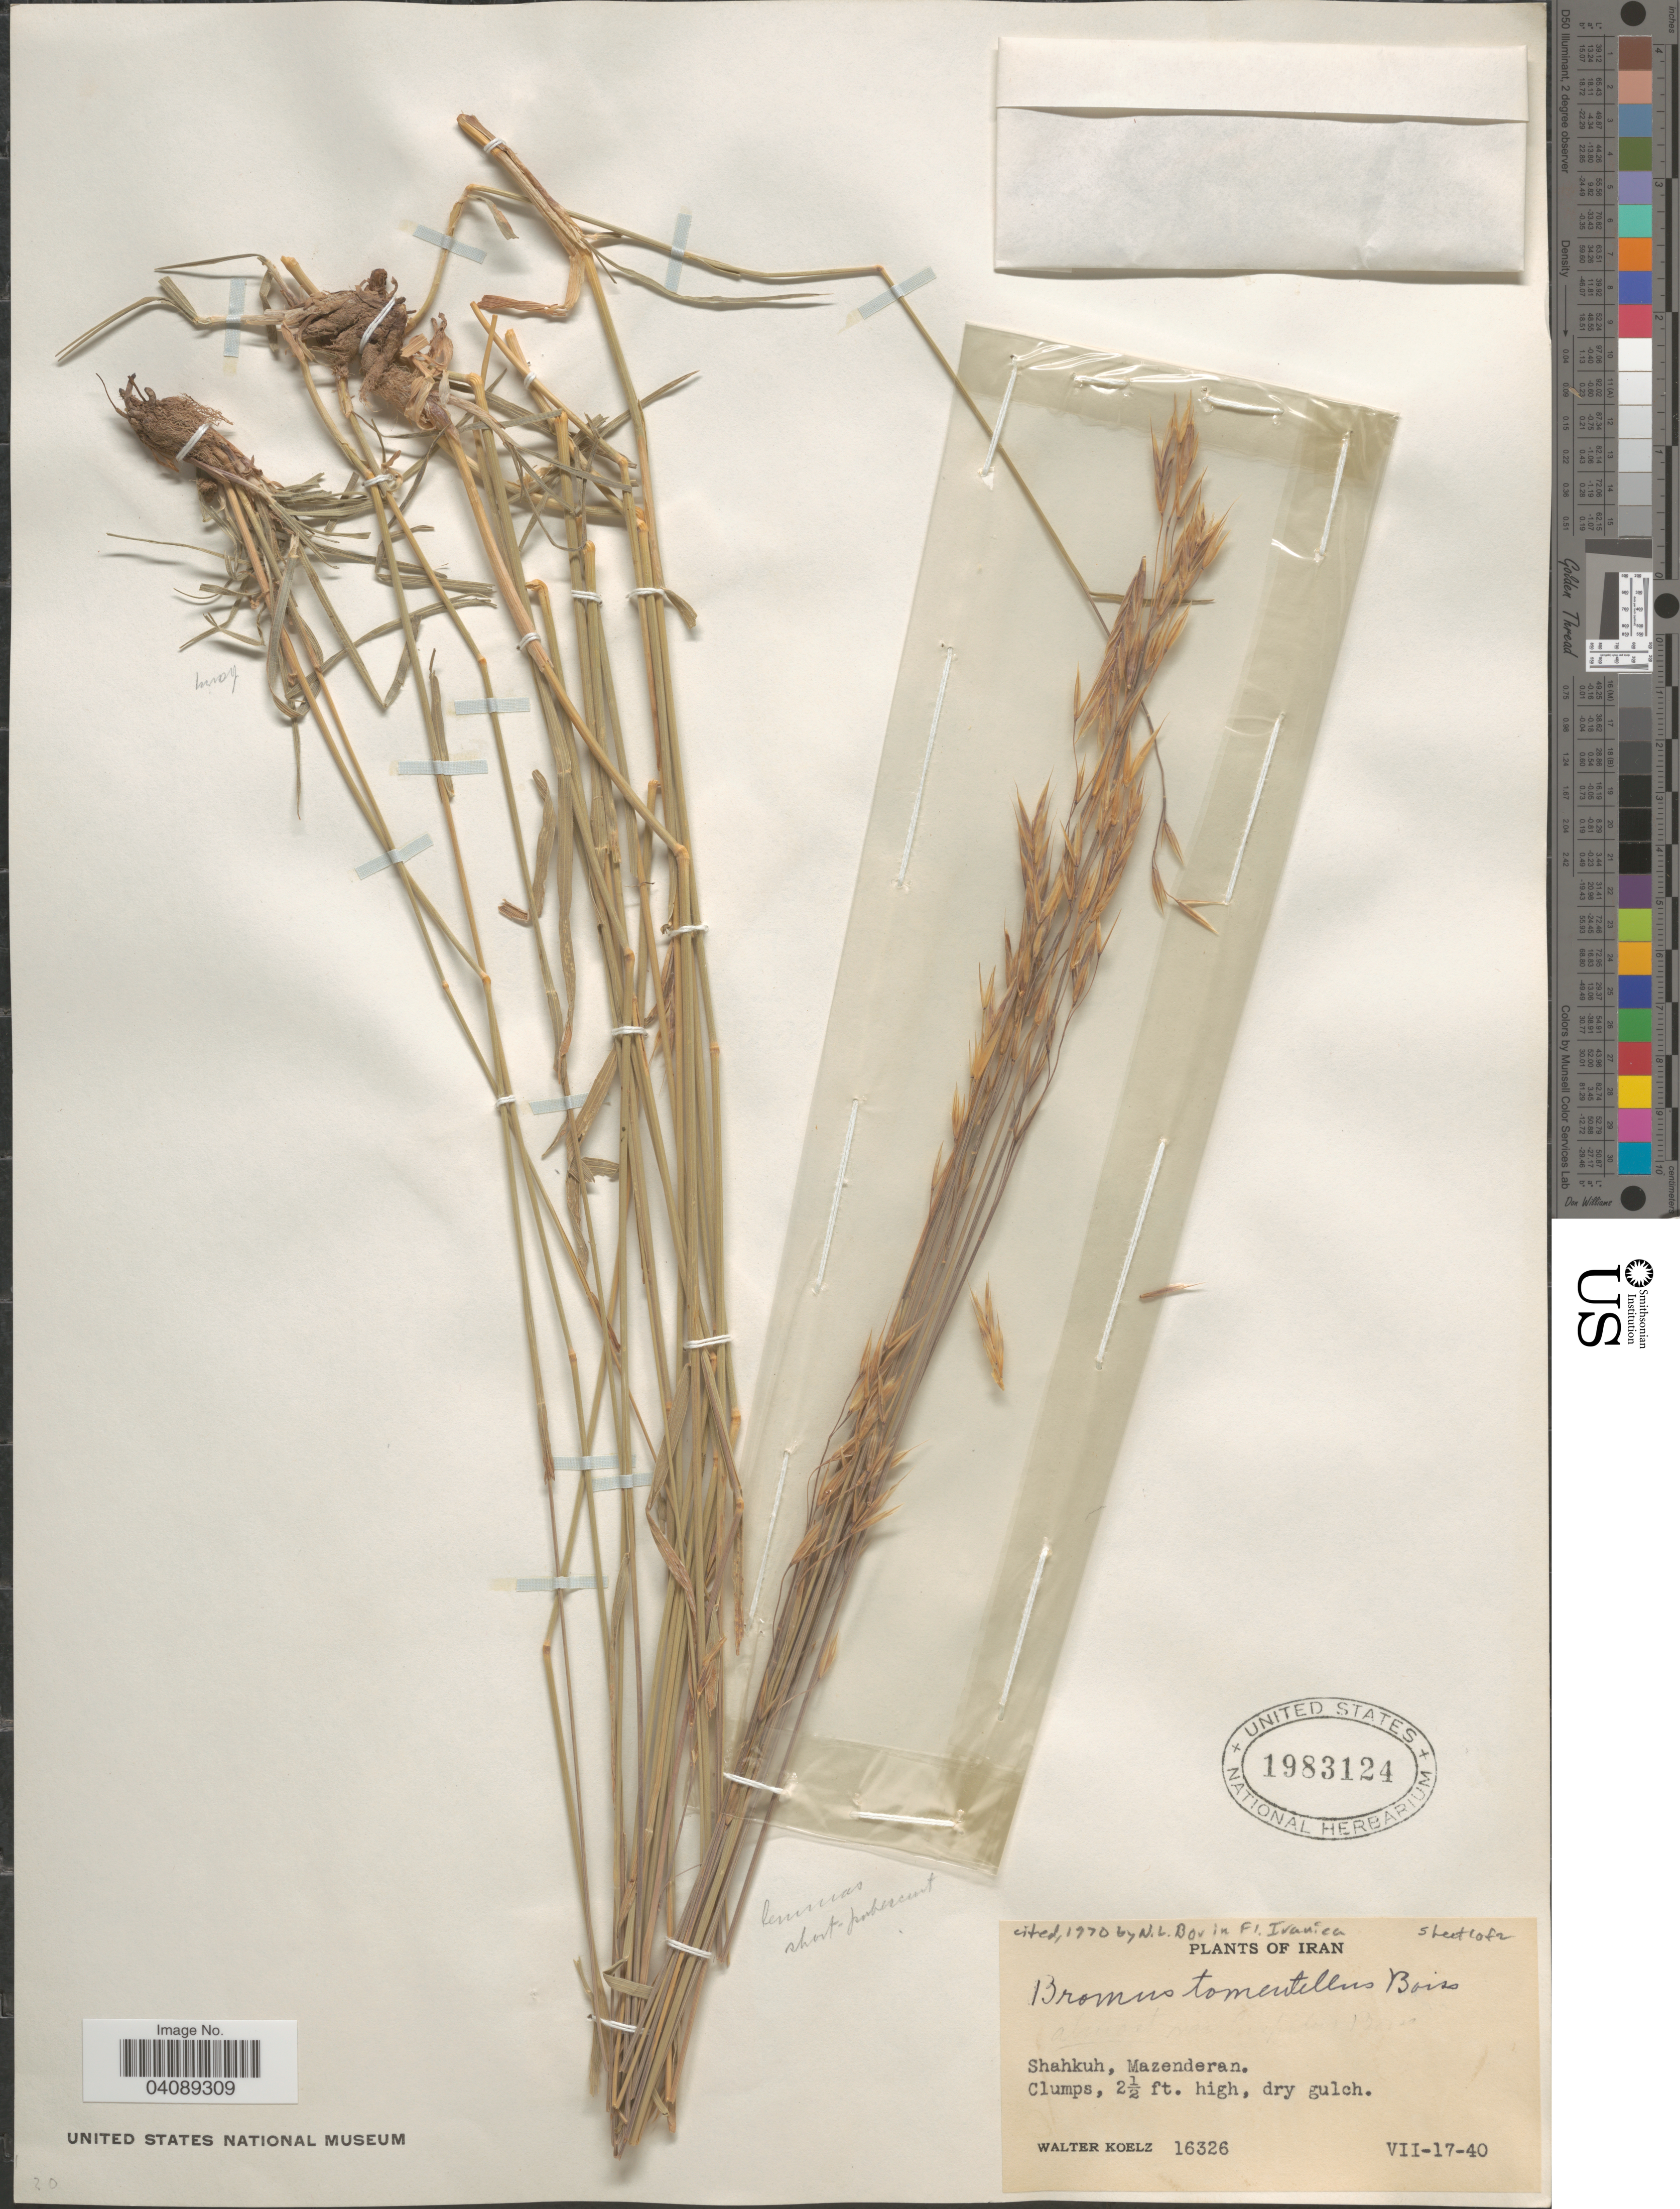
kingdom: Plantae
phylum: Tracheophyta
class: Liliopsida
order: Poales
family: Poaceae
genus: Bromus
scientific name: Bromus tomentellus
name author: Boiss.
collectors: W. N. Koelz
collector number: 16326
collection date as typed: Transcribed d/m/y: 17/7/40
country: Iran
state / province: Mazandaran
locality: Shahkuh, Mazenderan.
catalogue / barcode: US 1983124